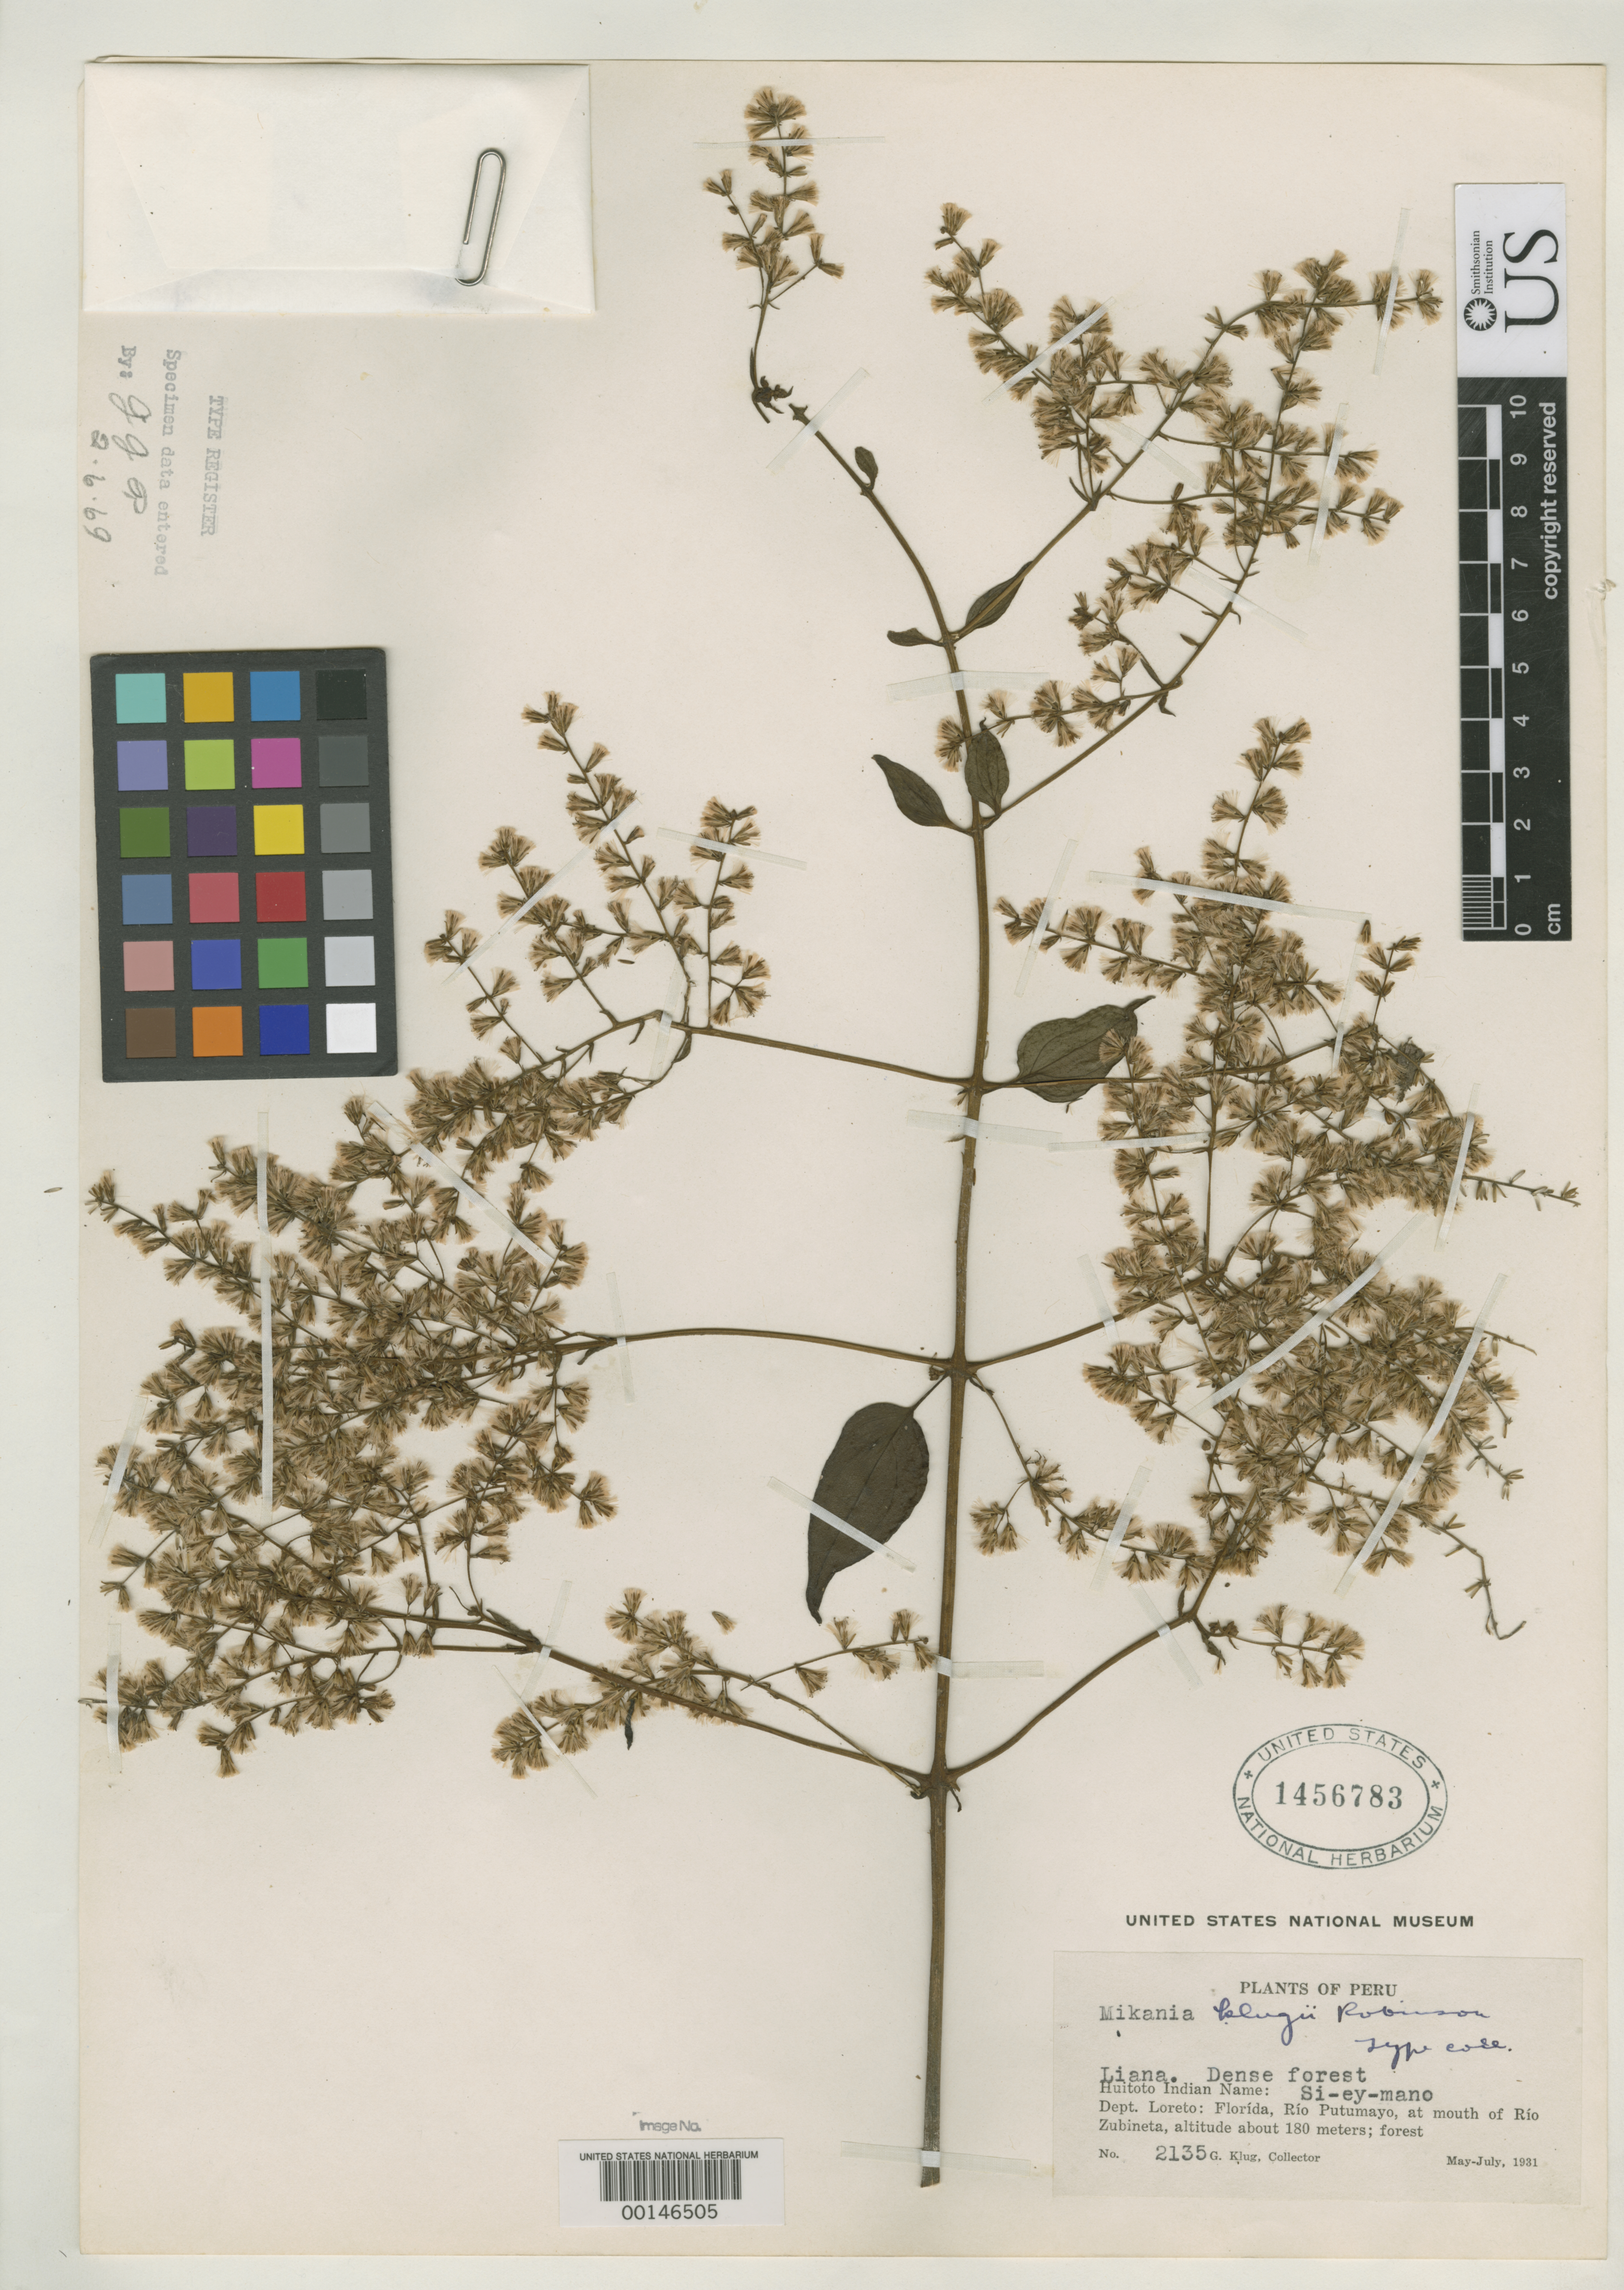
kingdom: Plantae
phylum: Tracheophyta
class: Magnoliopsida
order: Asterales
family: Asteraceae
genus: Mikania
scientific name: Mikania klugii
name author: B.L. Rob.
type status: Isotype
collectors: G. Klug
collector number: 2135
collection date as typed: May 1931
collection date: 1931-05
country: Peru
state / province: Loreto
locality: Florida, Rio Putumayo, mouth of Rio Zubineta.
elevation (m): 180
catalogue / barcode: US 1456783